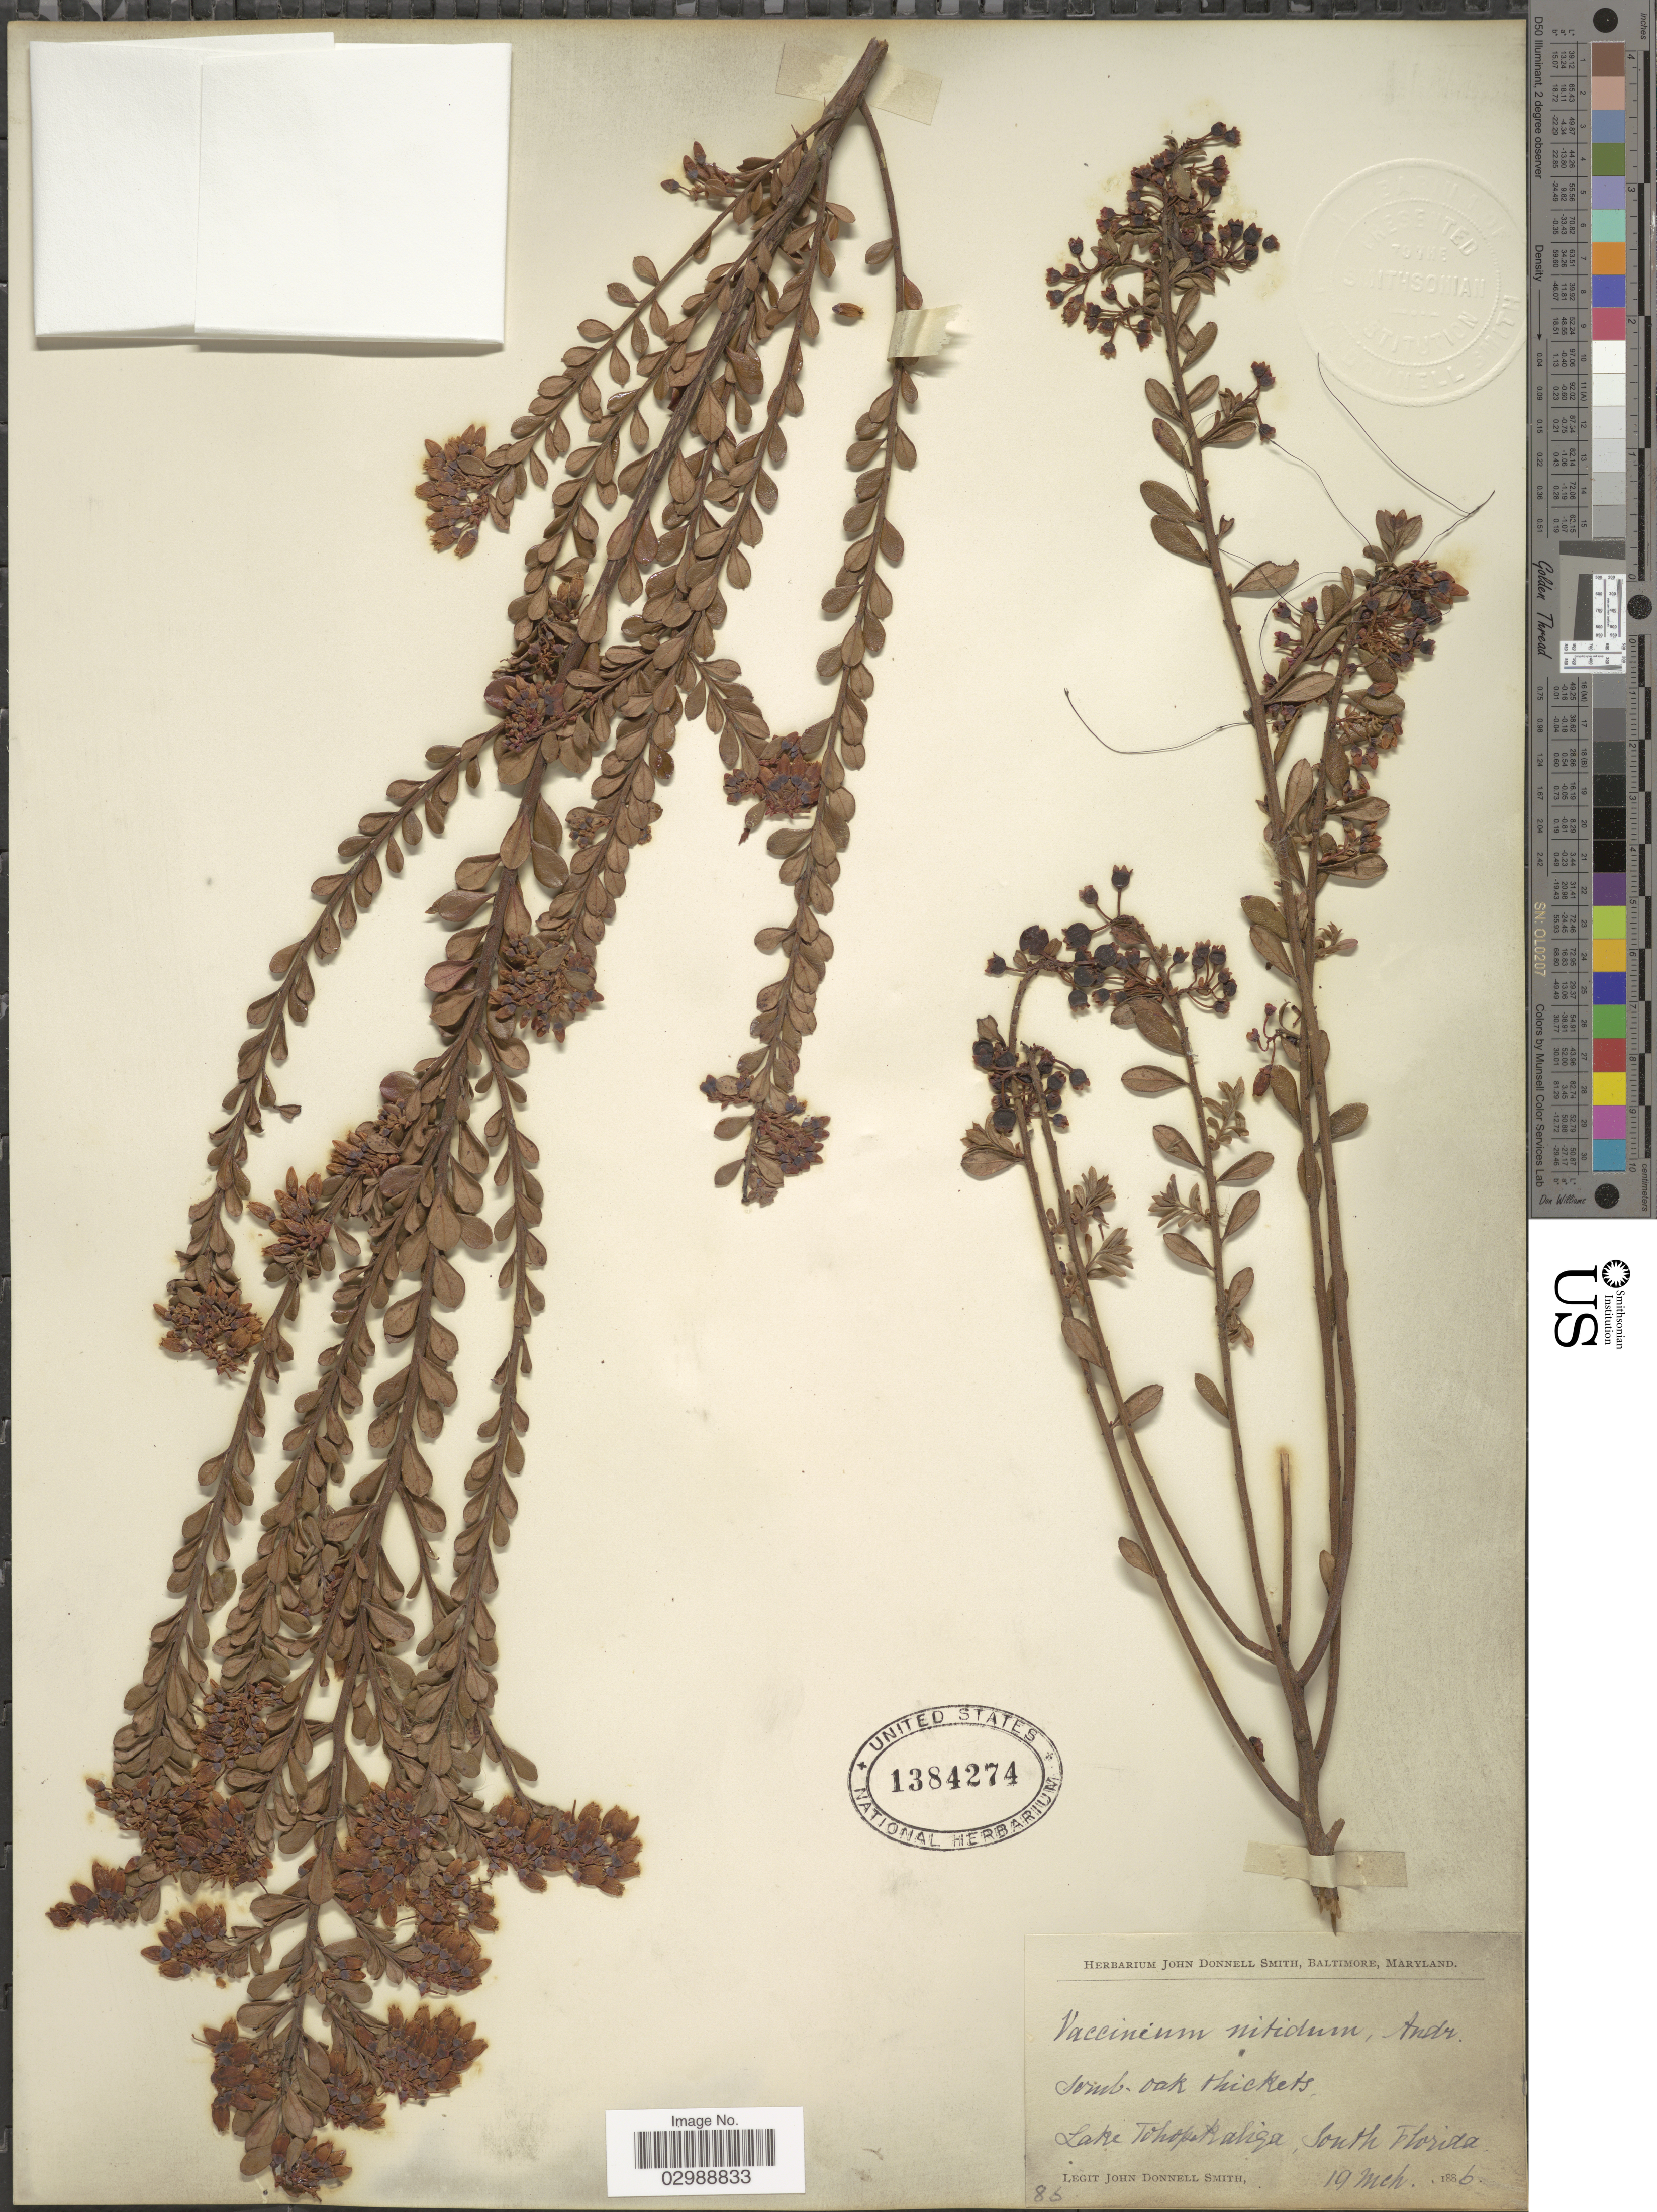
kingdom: Plantae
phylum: Tracheophyta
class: Magnoliopsida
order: Ericales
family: Ericaceae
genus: Vaccinium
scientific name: Vaccinium nitidum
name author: Andrews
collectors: J. Donnell Smith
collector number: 86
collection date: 1886-03-19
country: United States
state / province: Florida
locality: Lake Tohopekaliga, South Florida.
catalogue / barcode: US 1384274